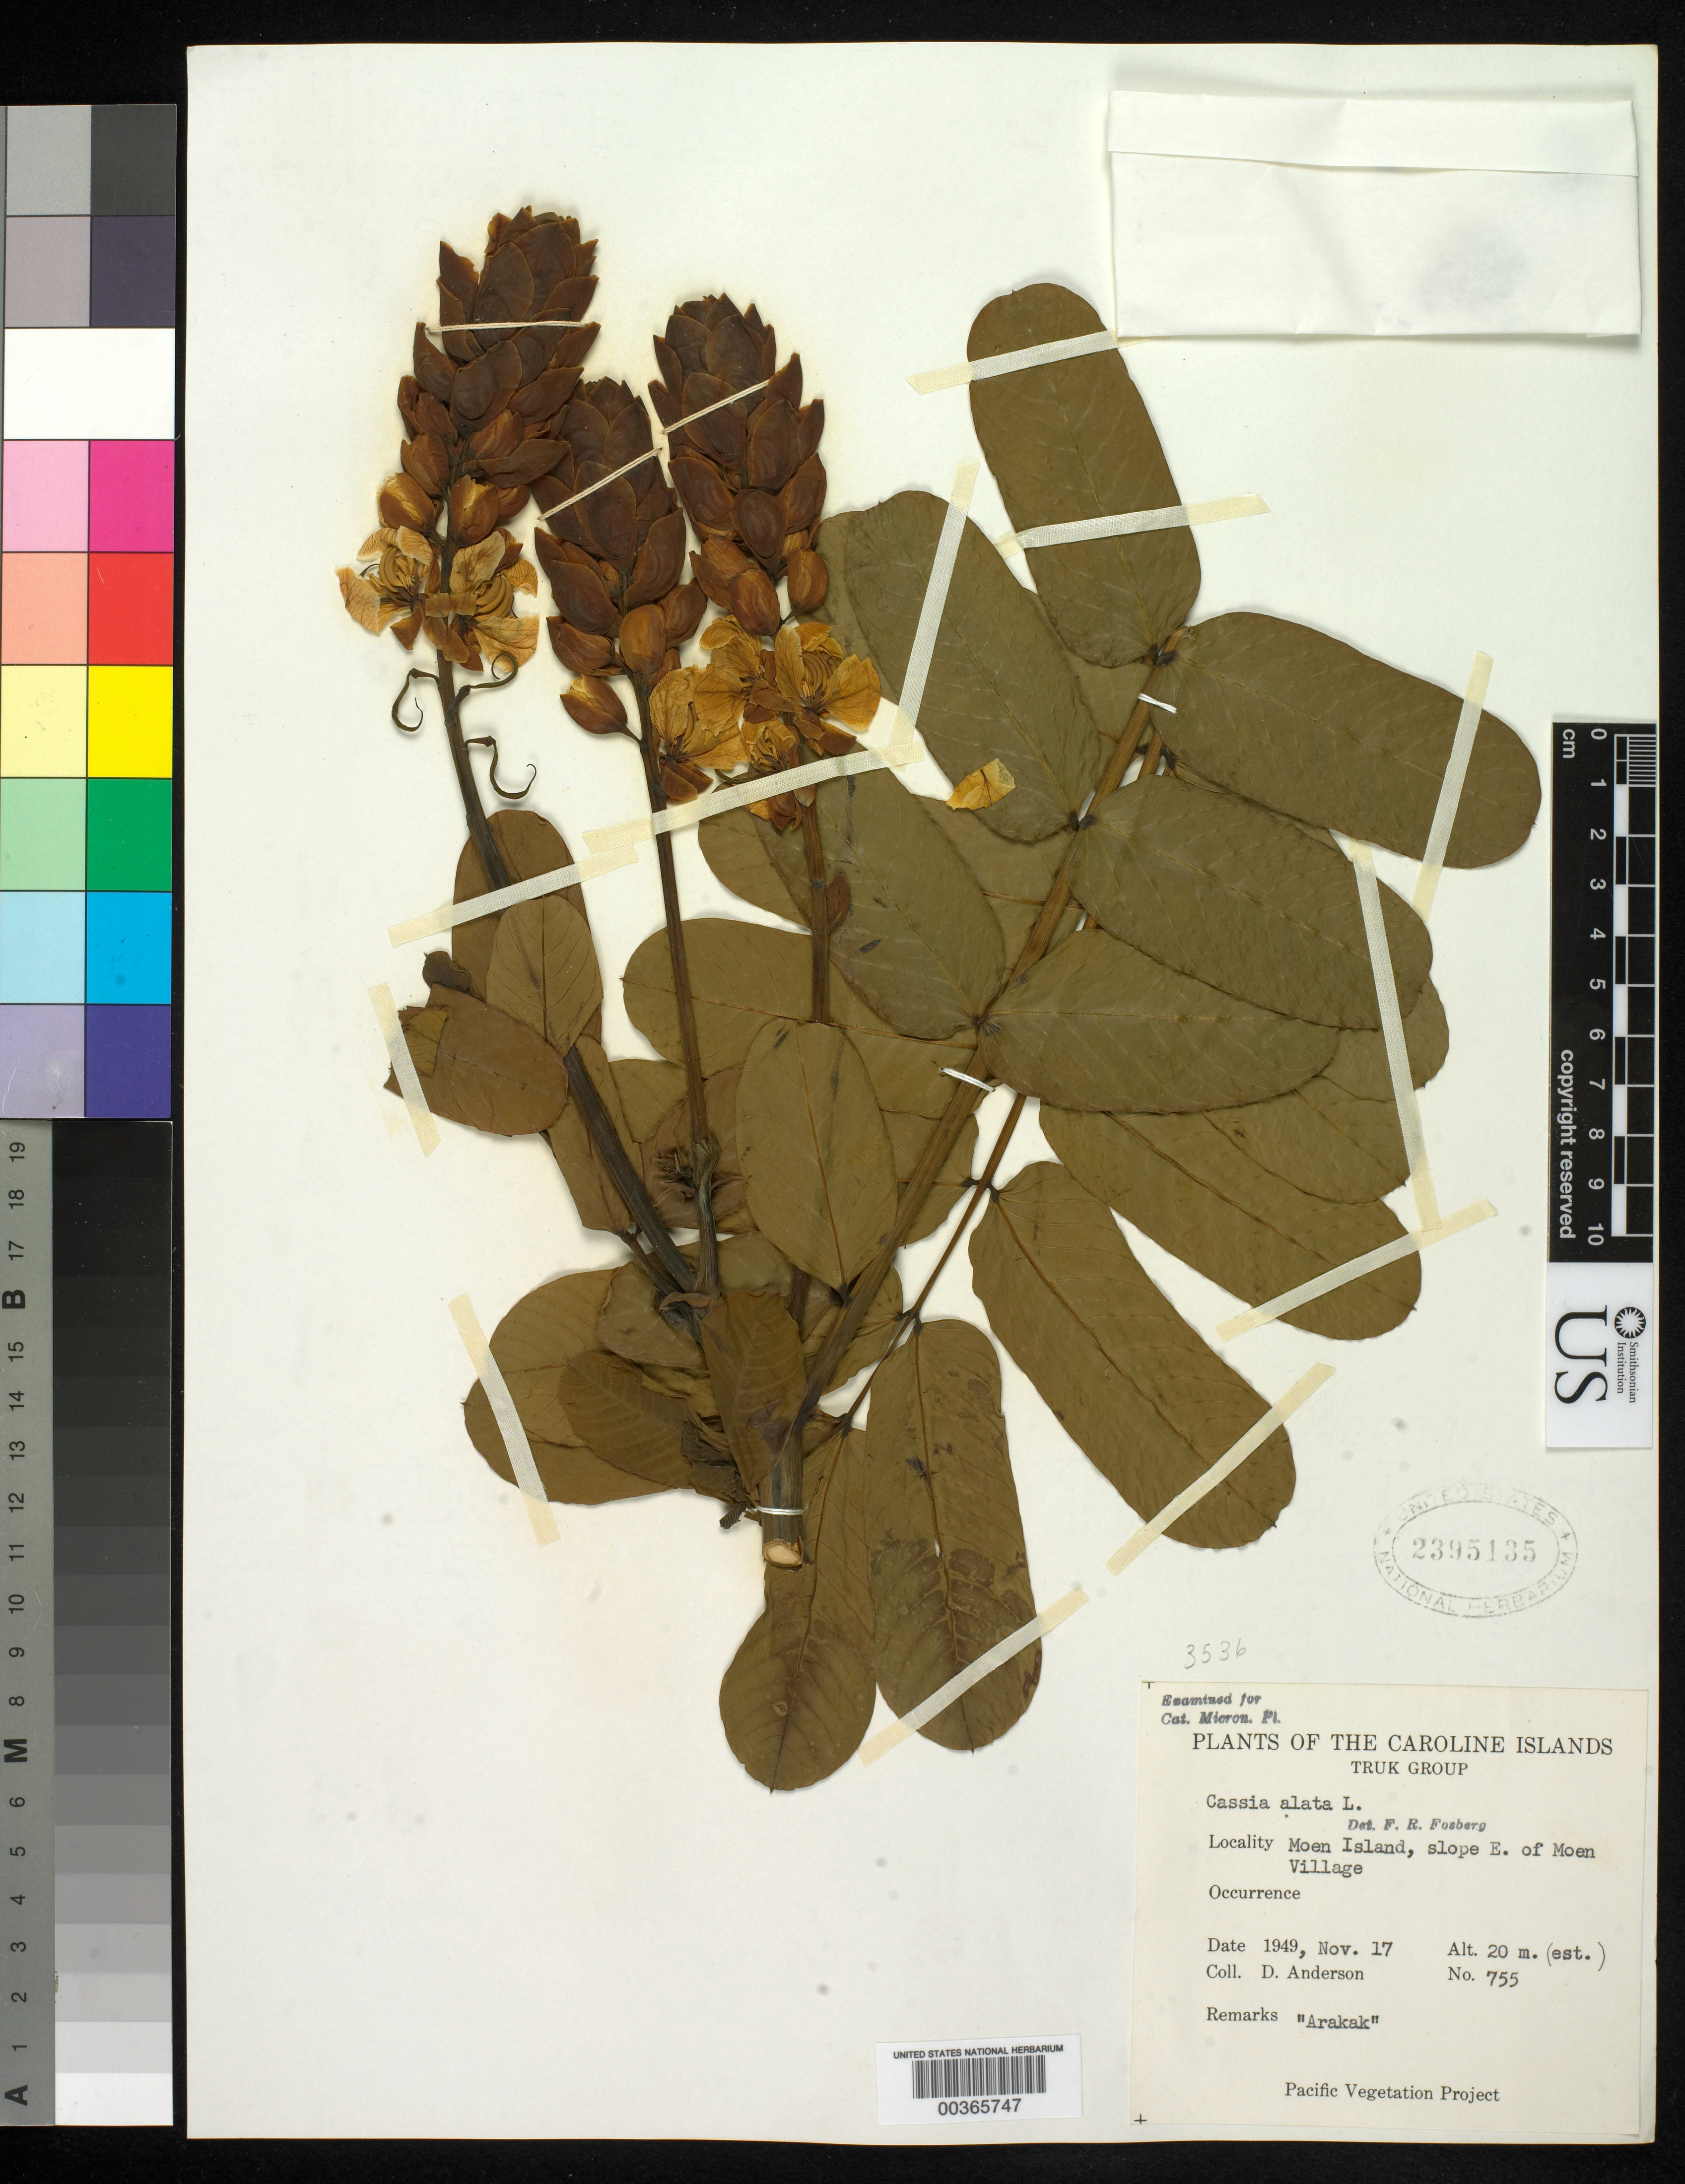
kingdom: Plantae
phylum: Tracheophyta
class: Magnoliopsida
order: Fabales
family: Fabaceae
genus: Senna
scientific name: Senna alata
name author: (L.) Roxb.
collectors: D. Anderson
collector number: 755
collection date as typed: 17 Nov 1949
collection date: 1949-11-17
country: Micronesia, Federated States of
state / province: Truk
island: Moen [Wono]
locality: Moen Islet, slope e of moen village. [Weno Island = Moen Island.]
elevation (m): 20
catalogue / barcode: US 2395135